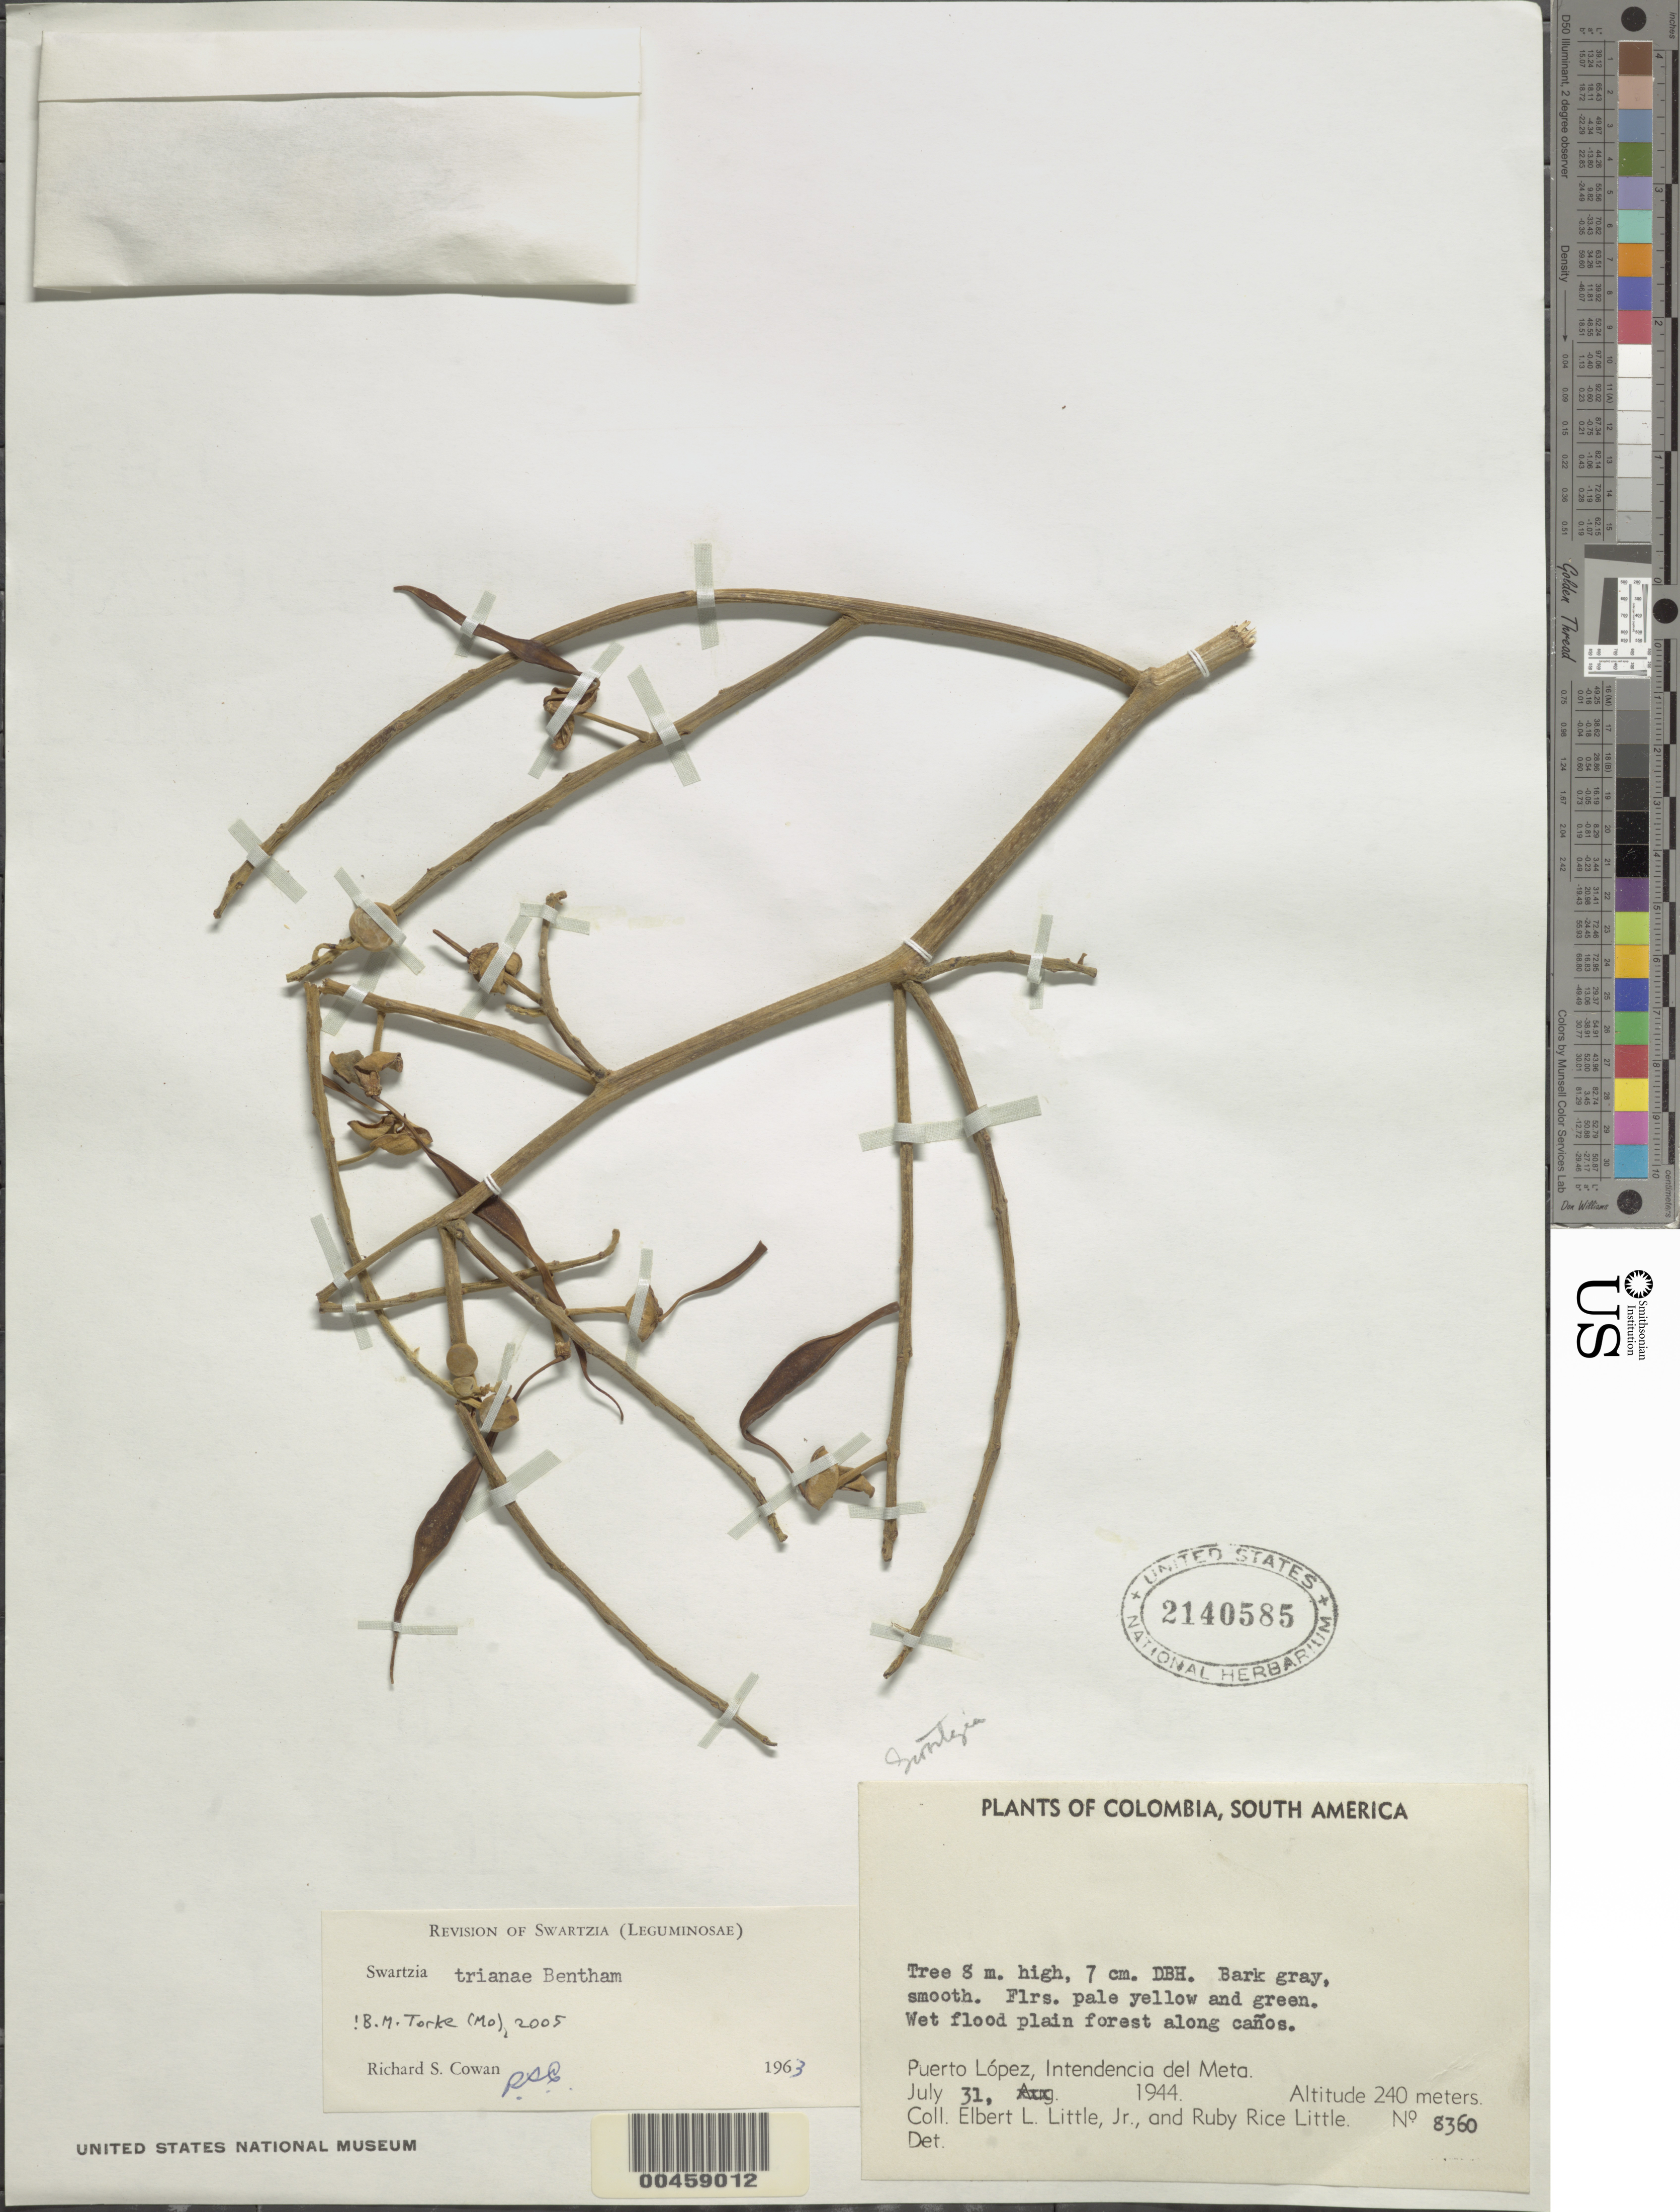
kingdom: Plantae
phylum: Tracheophyta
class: Magnoliopsida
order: Fabales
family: Fabaceae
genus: Swartzia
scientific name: Swartzia trianae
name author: Benth. in Mart.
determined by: Cowan, R. S.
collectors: E. L. Little & R. R. Little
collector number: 8360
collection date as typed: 31 Jul 1944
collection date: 1944-07-31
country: Colombia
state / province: Meta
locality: Puerto Lopez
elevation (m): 240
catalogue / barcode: US 2140585